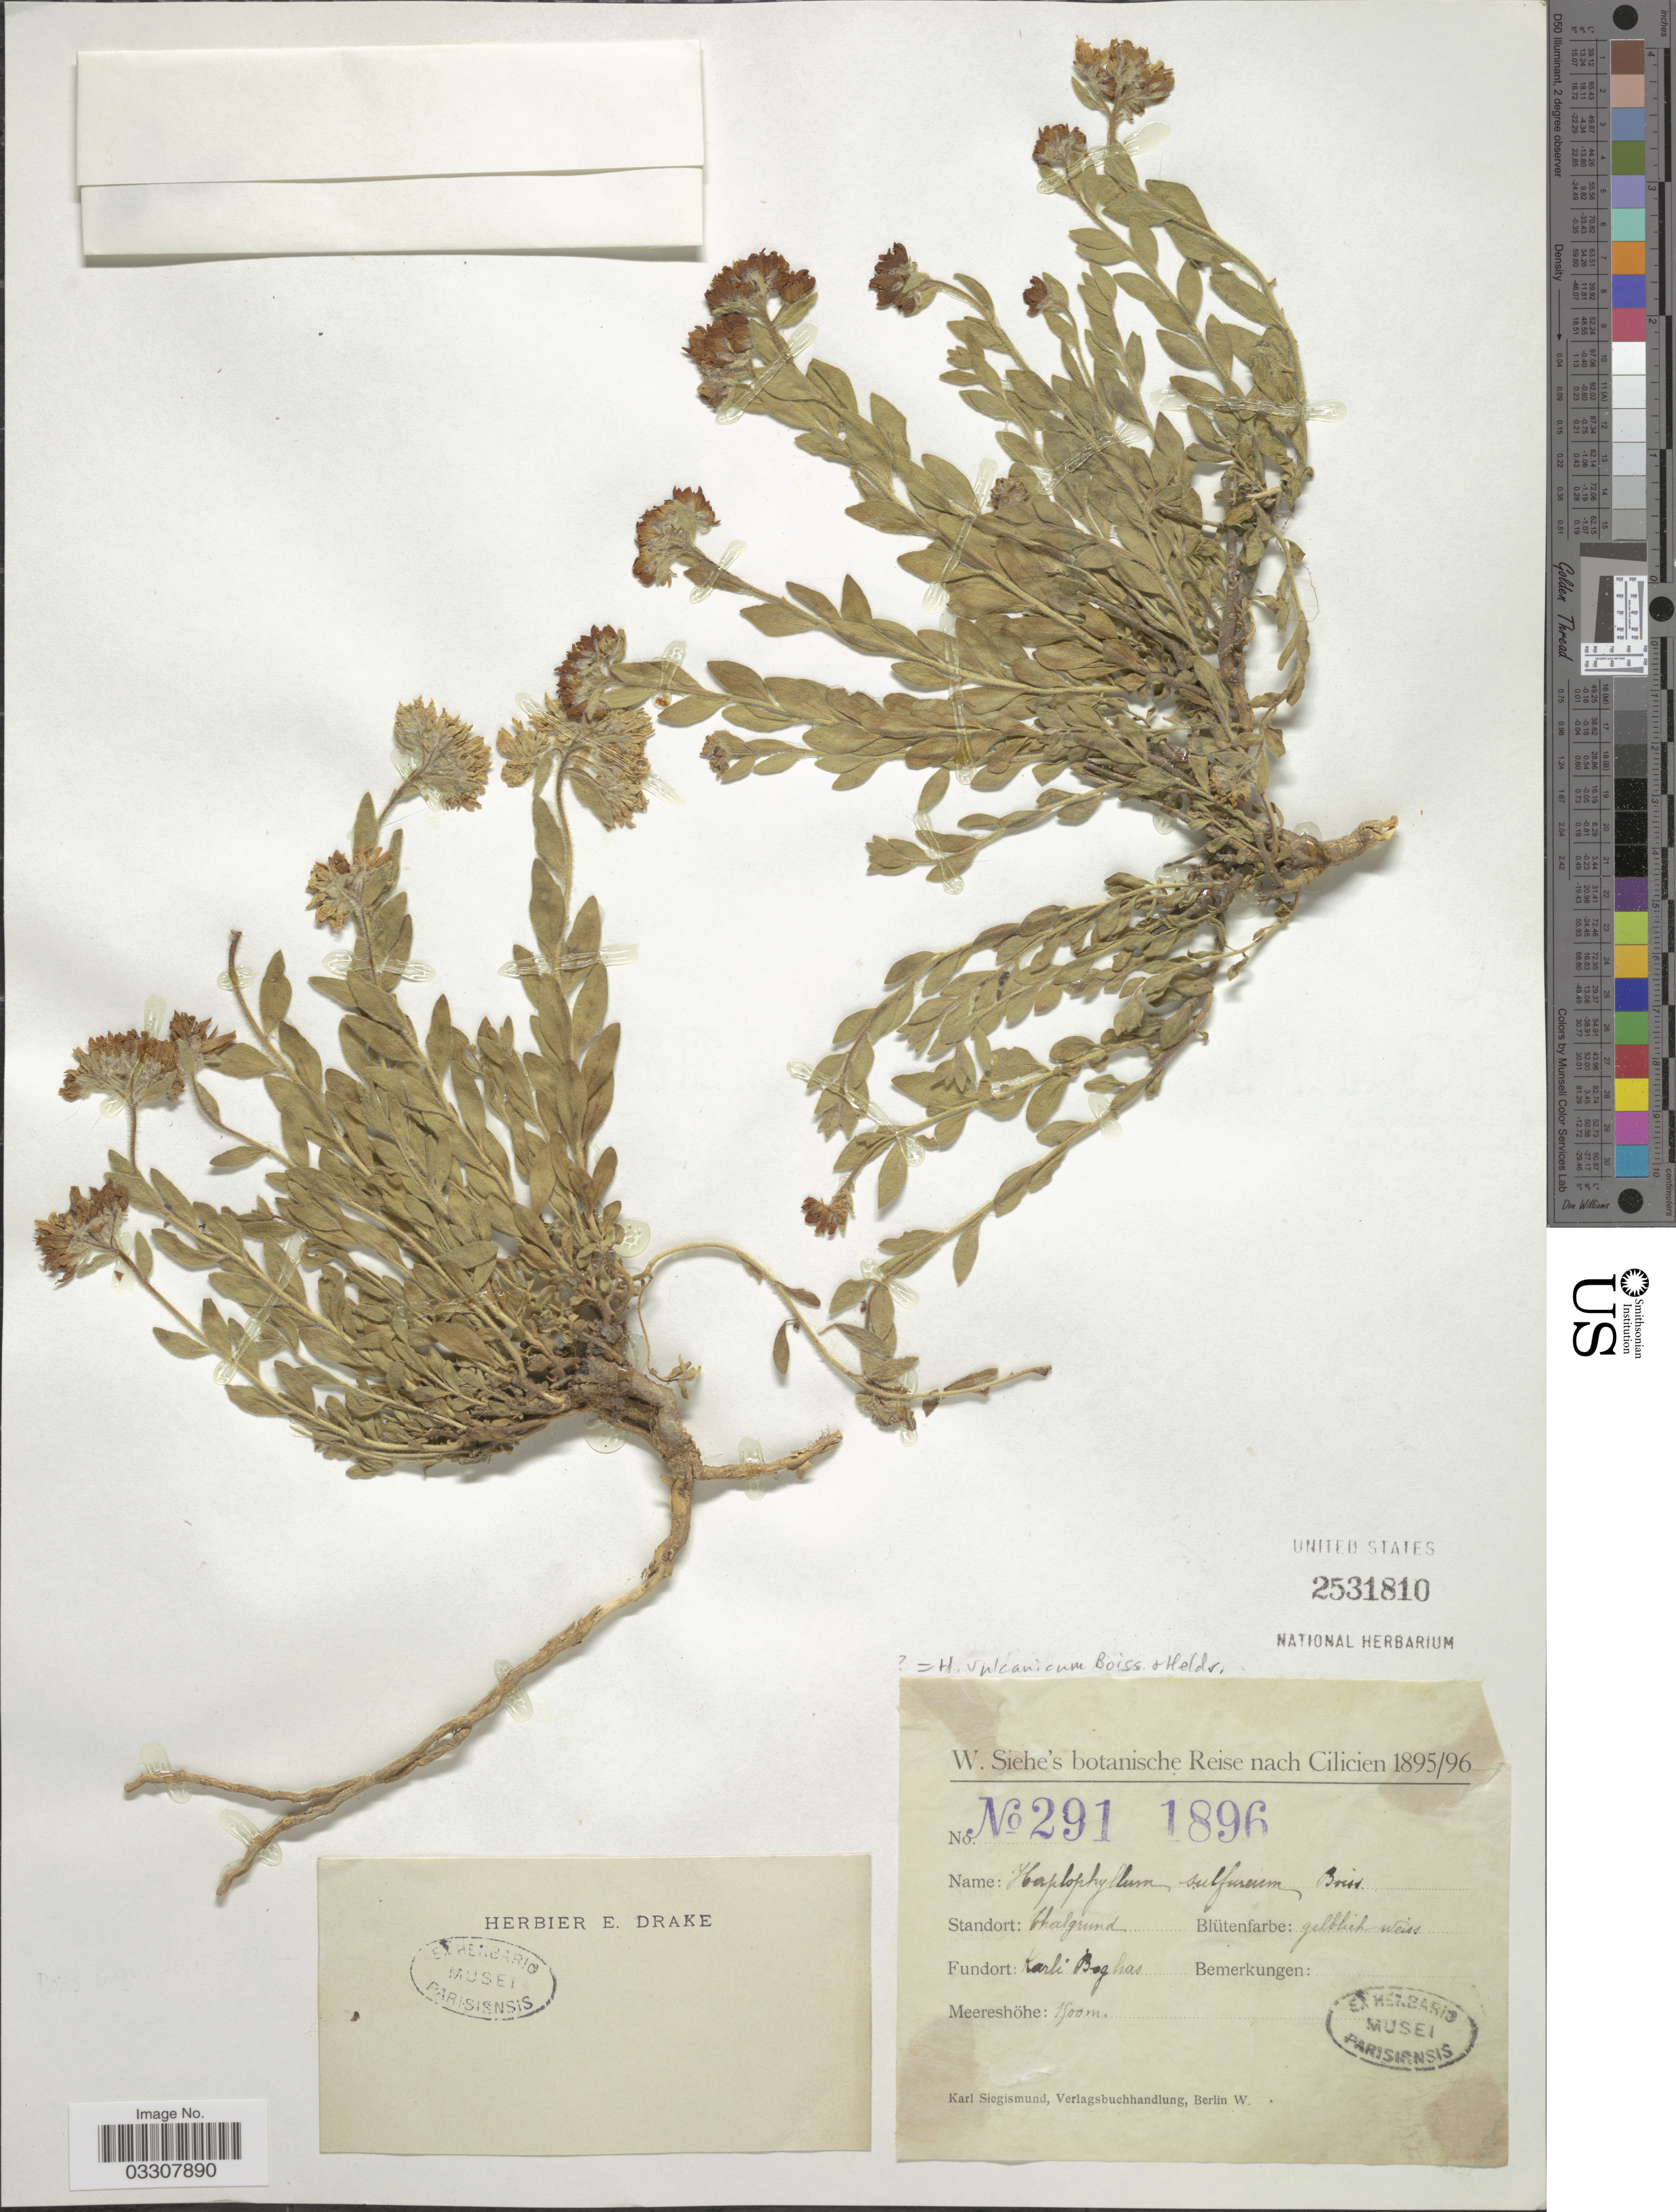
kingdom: Plantae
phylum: Tracheophyta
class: Magnoliopsida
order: Sapindales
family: Rutaceae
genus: Haplophyllum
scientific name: Haplophyllum myrtifolium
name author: Boiss.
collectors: W. Siehe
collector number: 291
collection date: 1896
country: Turkey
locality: Cilicien. Thalgrund [interpreted], Karli Boghas.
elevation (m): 1500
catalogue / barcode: US 2531810